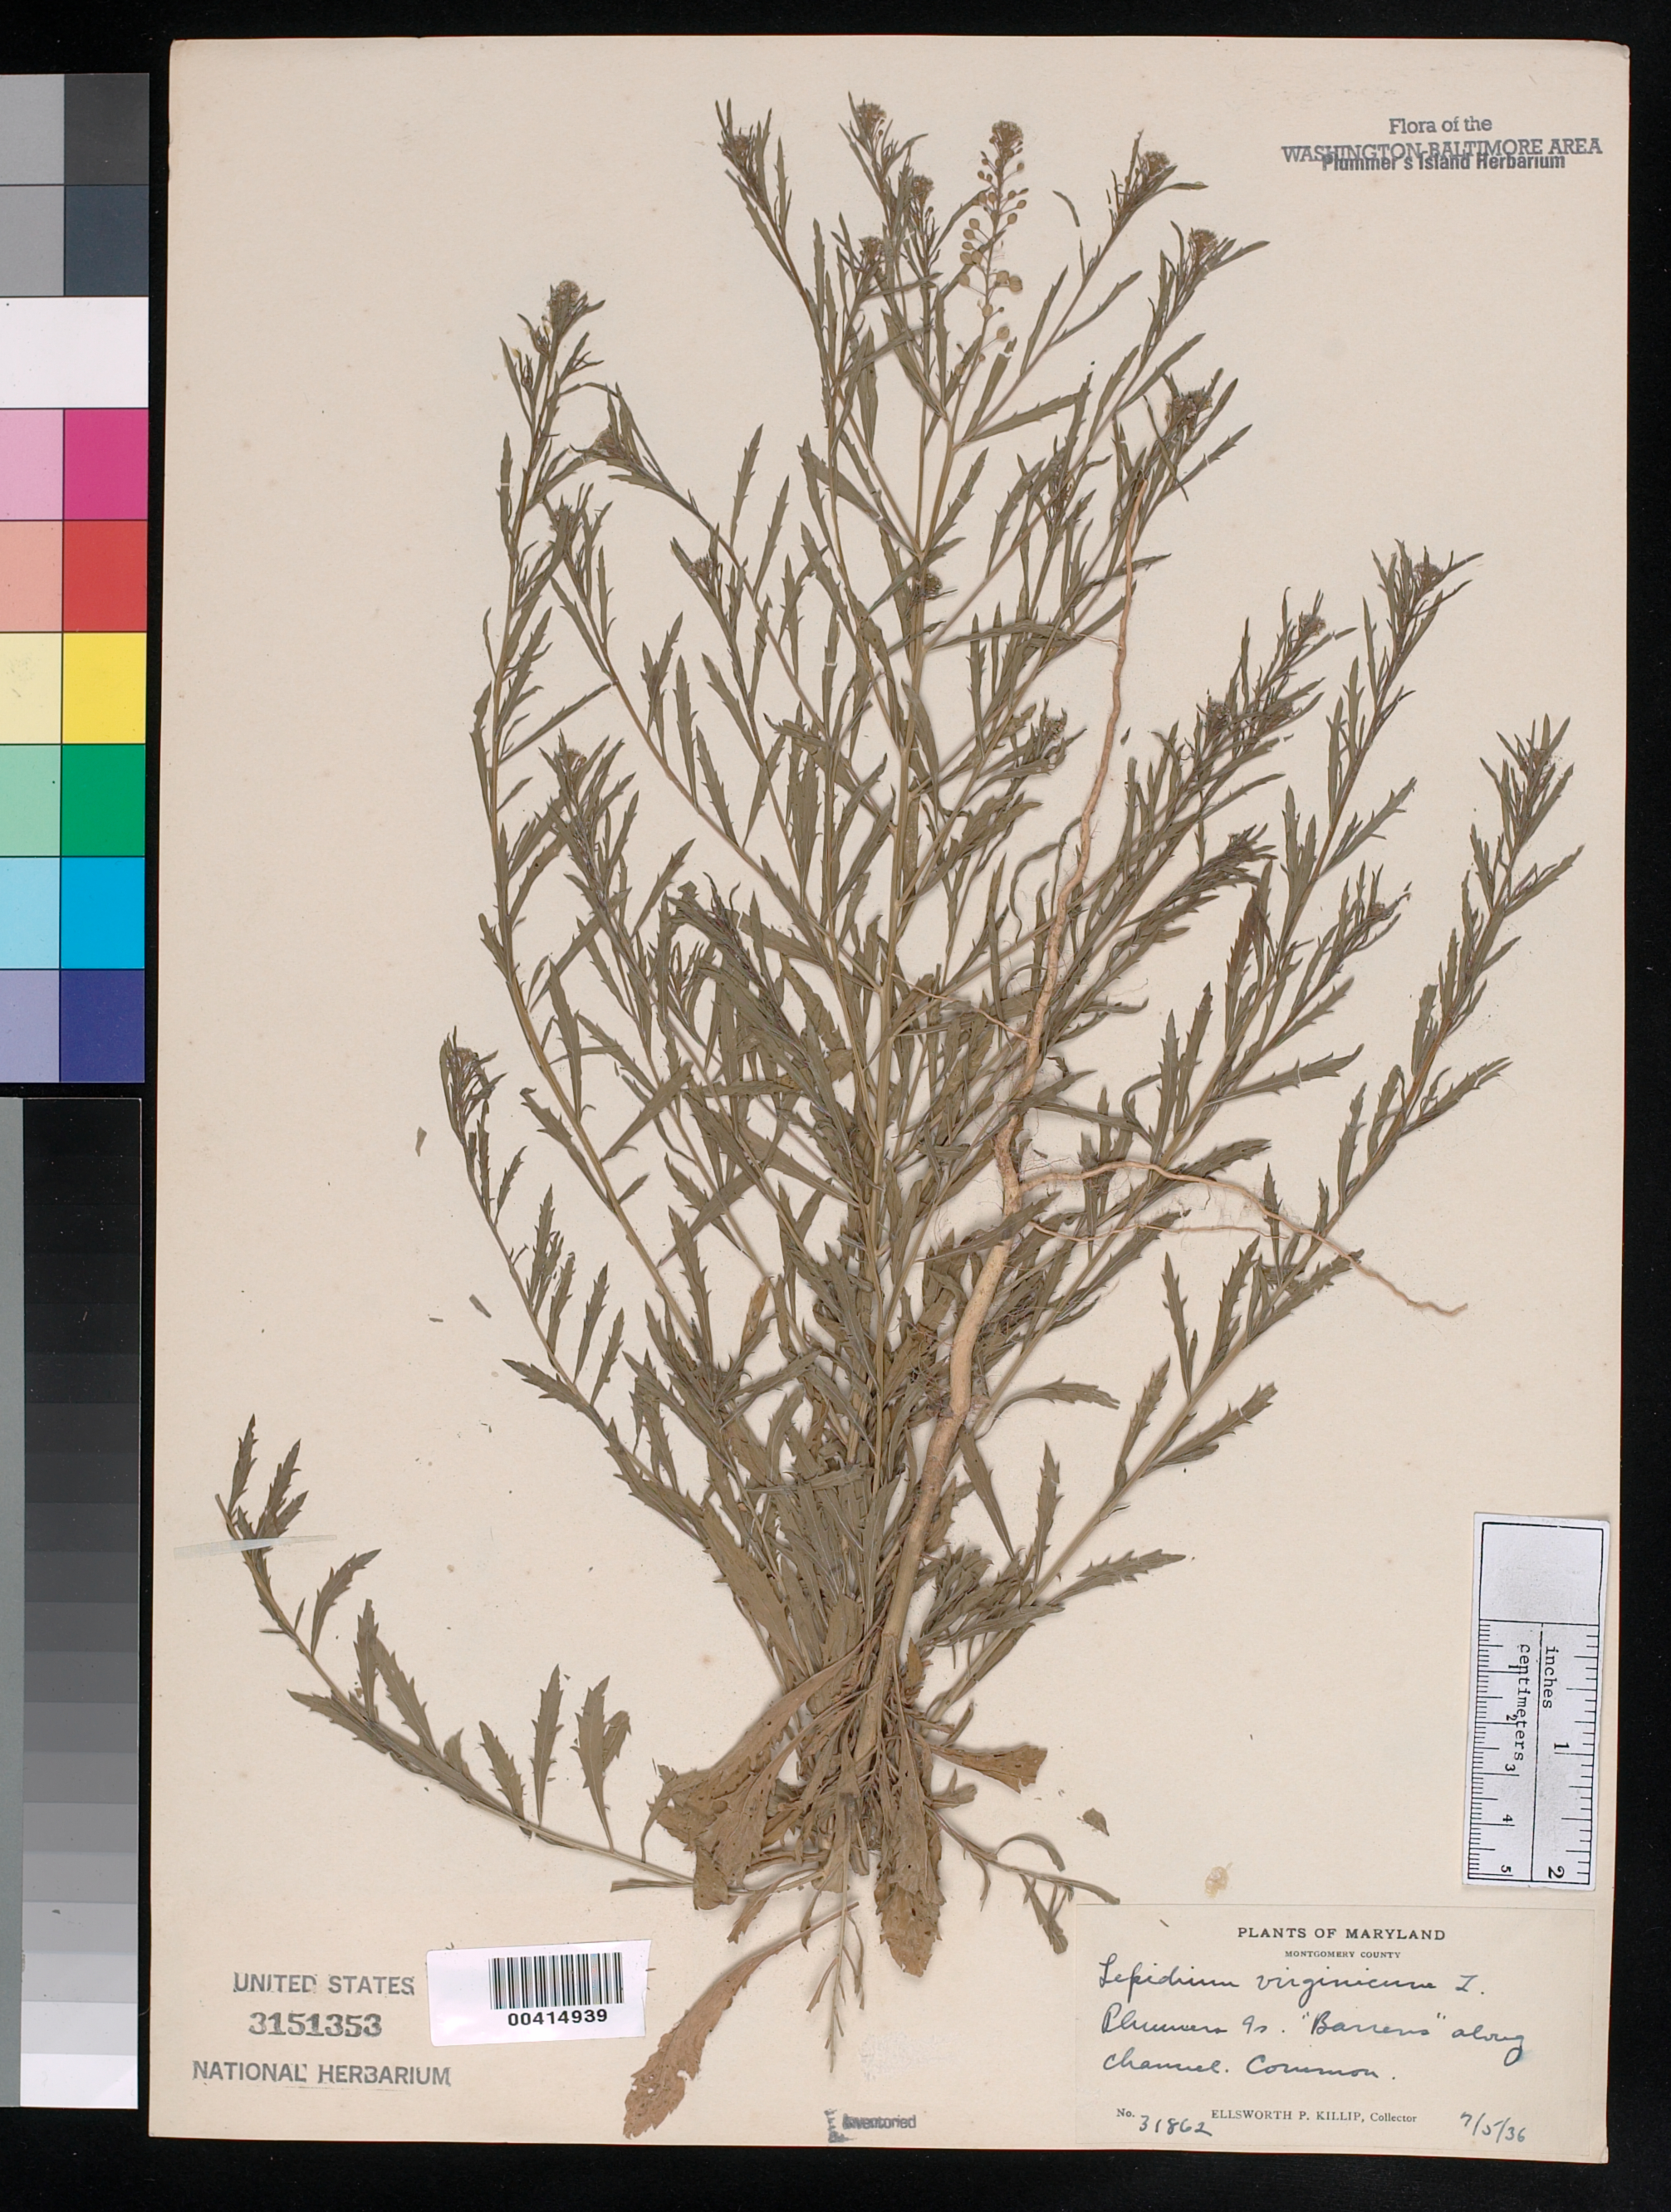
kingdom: Plantae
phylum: Tracheophyta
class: Magnoliopsida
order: Brassicales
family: Brassicaceae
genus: Lepidium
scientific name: Lepidium virginicum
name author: L.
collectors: E. P. Killip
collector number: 31862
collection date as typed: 05 Jul 1936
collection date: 1936-07-05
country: United States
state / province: Maryland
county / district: Montgomery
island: Plummers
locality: Plummer's Island; "barrens" along channel C. & O. Canal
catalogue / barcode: US 3151353